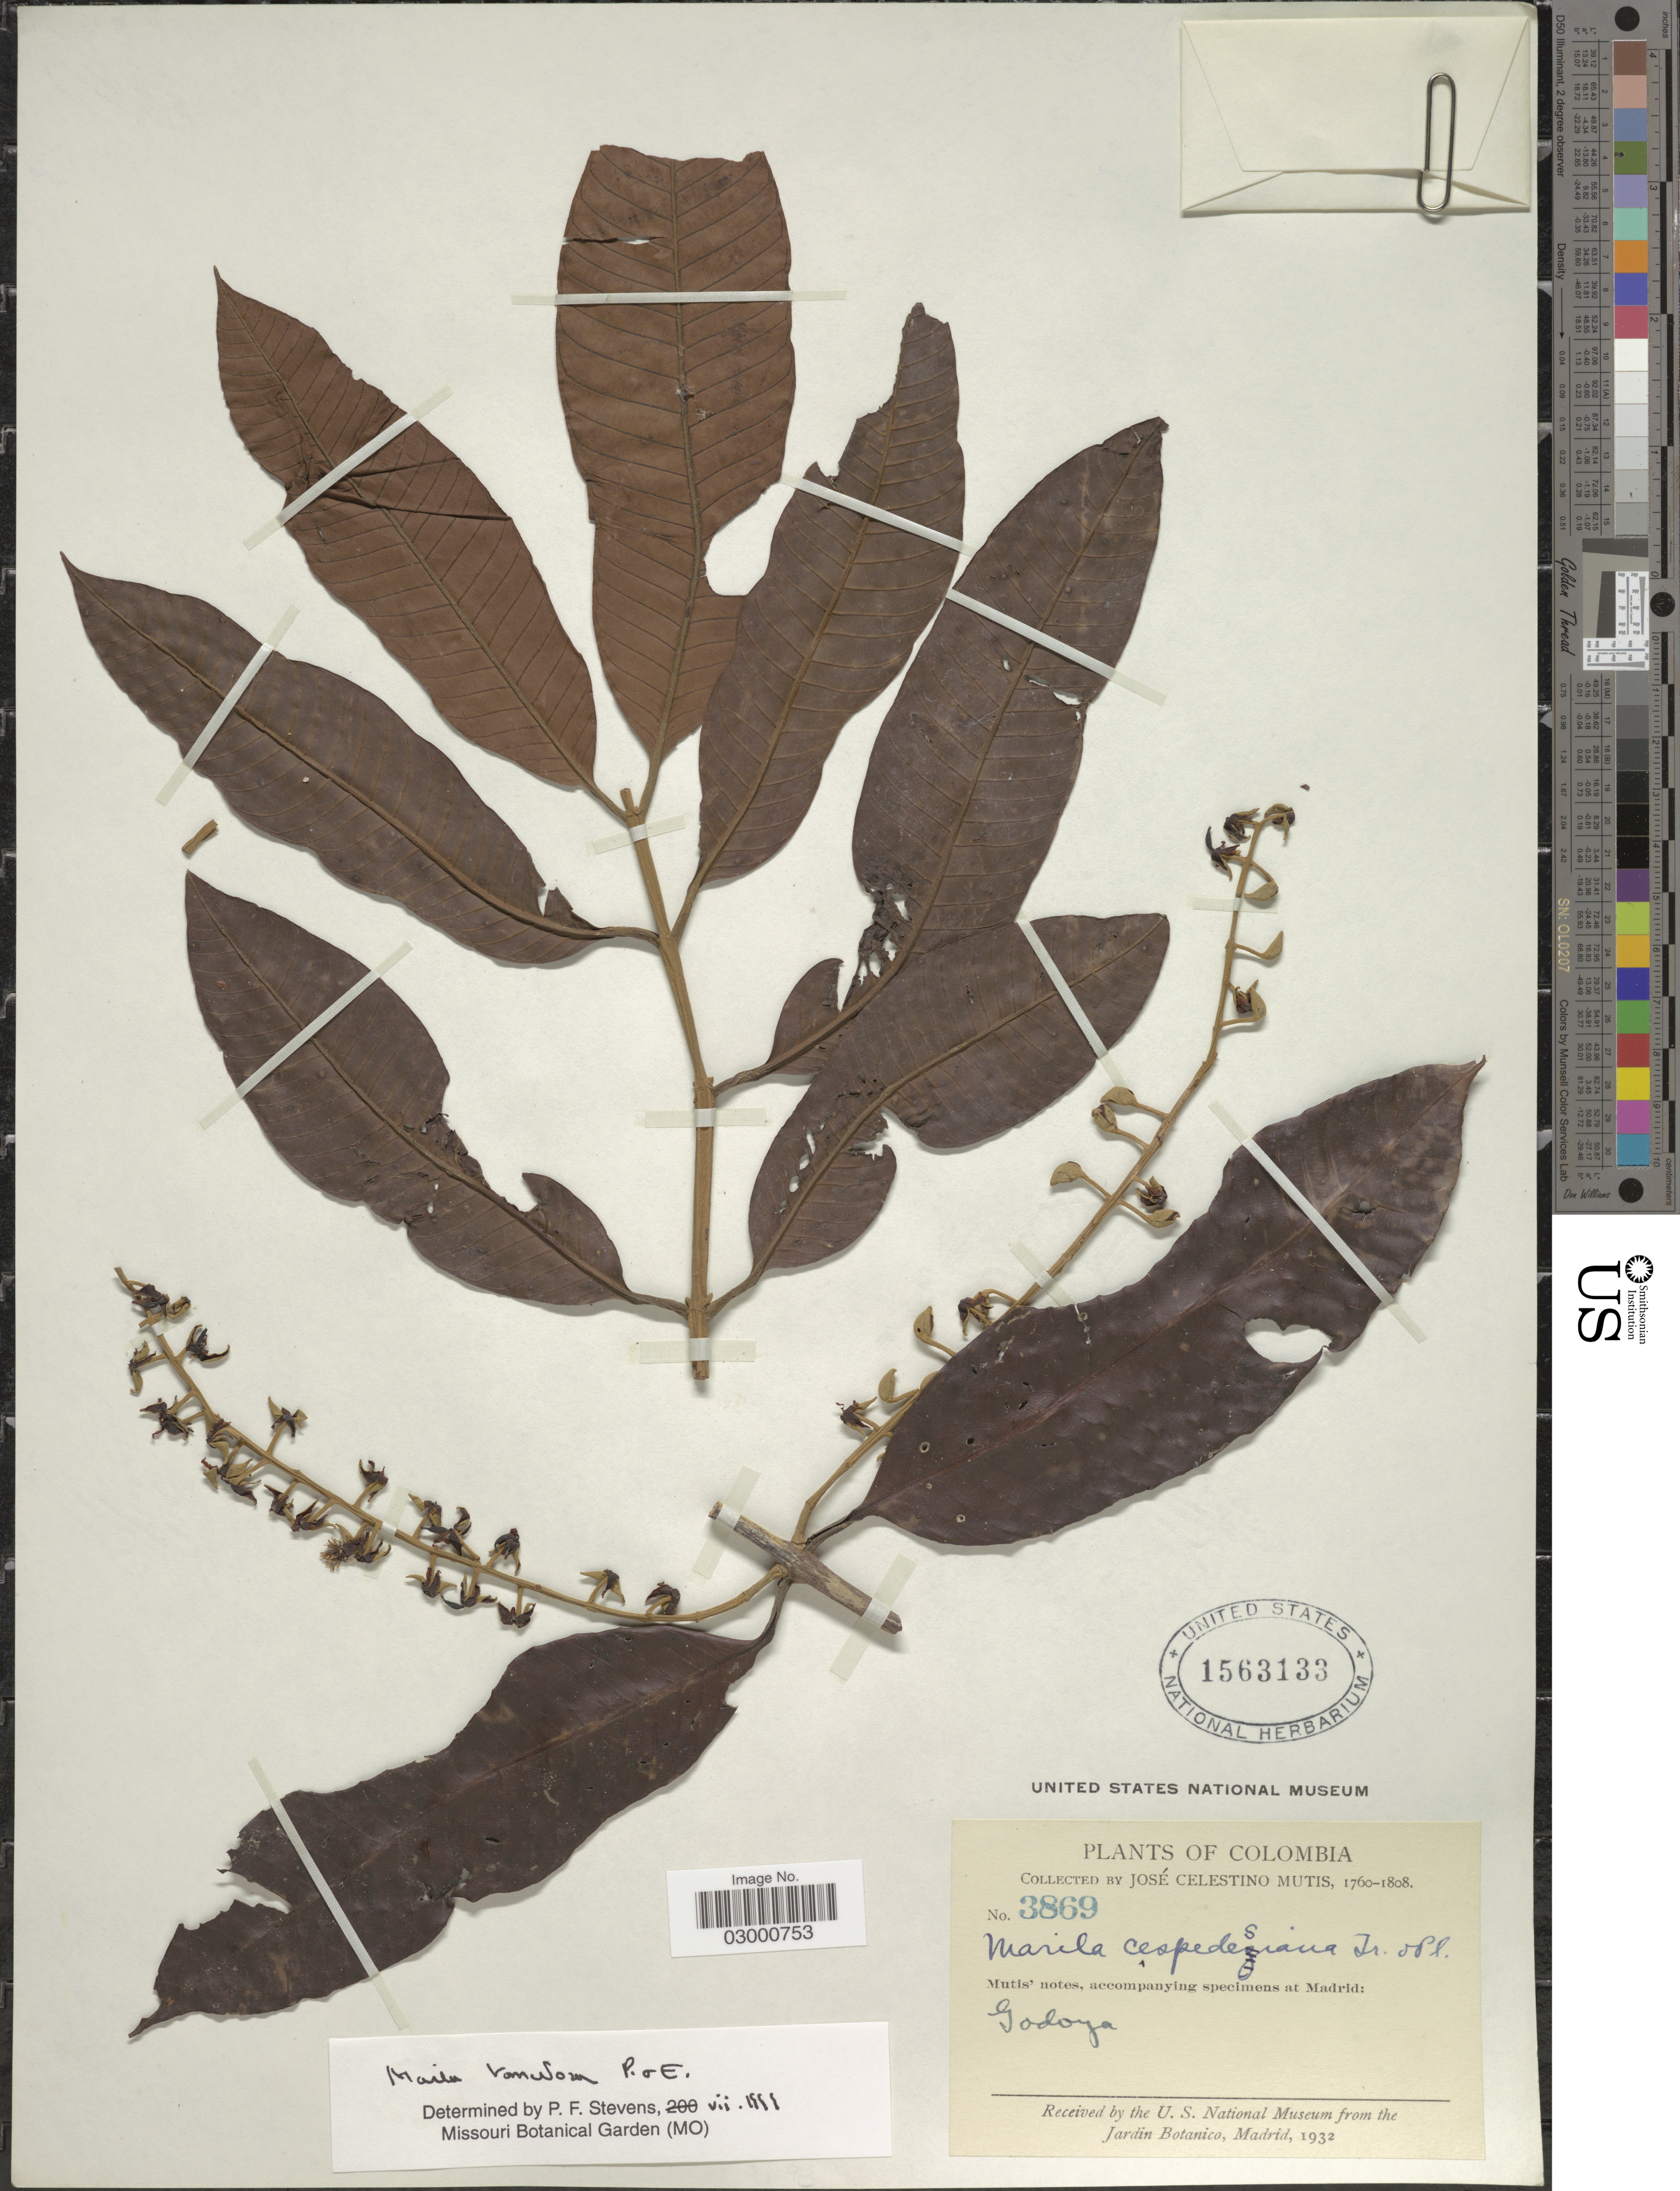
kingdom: Plantae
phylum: Tracheophyta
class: Magnoliopsida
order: Malpighiales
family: Calophyllaceae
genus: Marila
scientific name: Marila tomentosa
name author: Poepp.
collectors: J. C. B. Mutis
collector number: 3869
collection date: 1760/1808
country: Colombia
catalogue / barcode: US 1563133